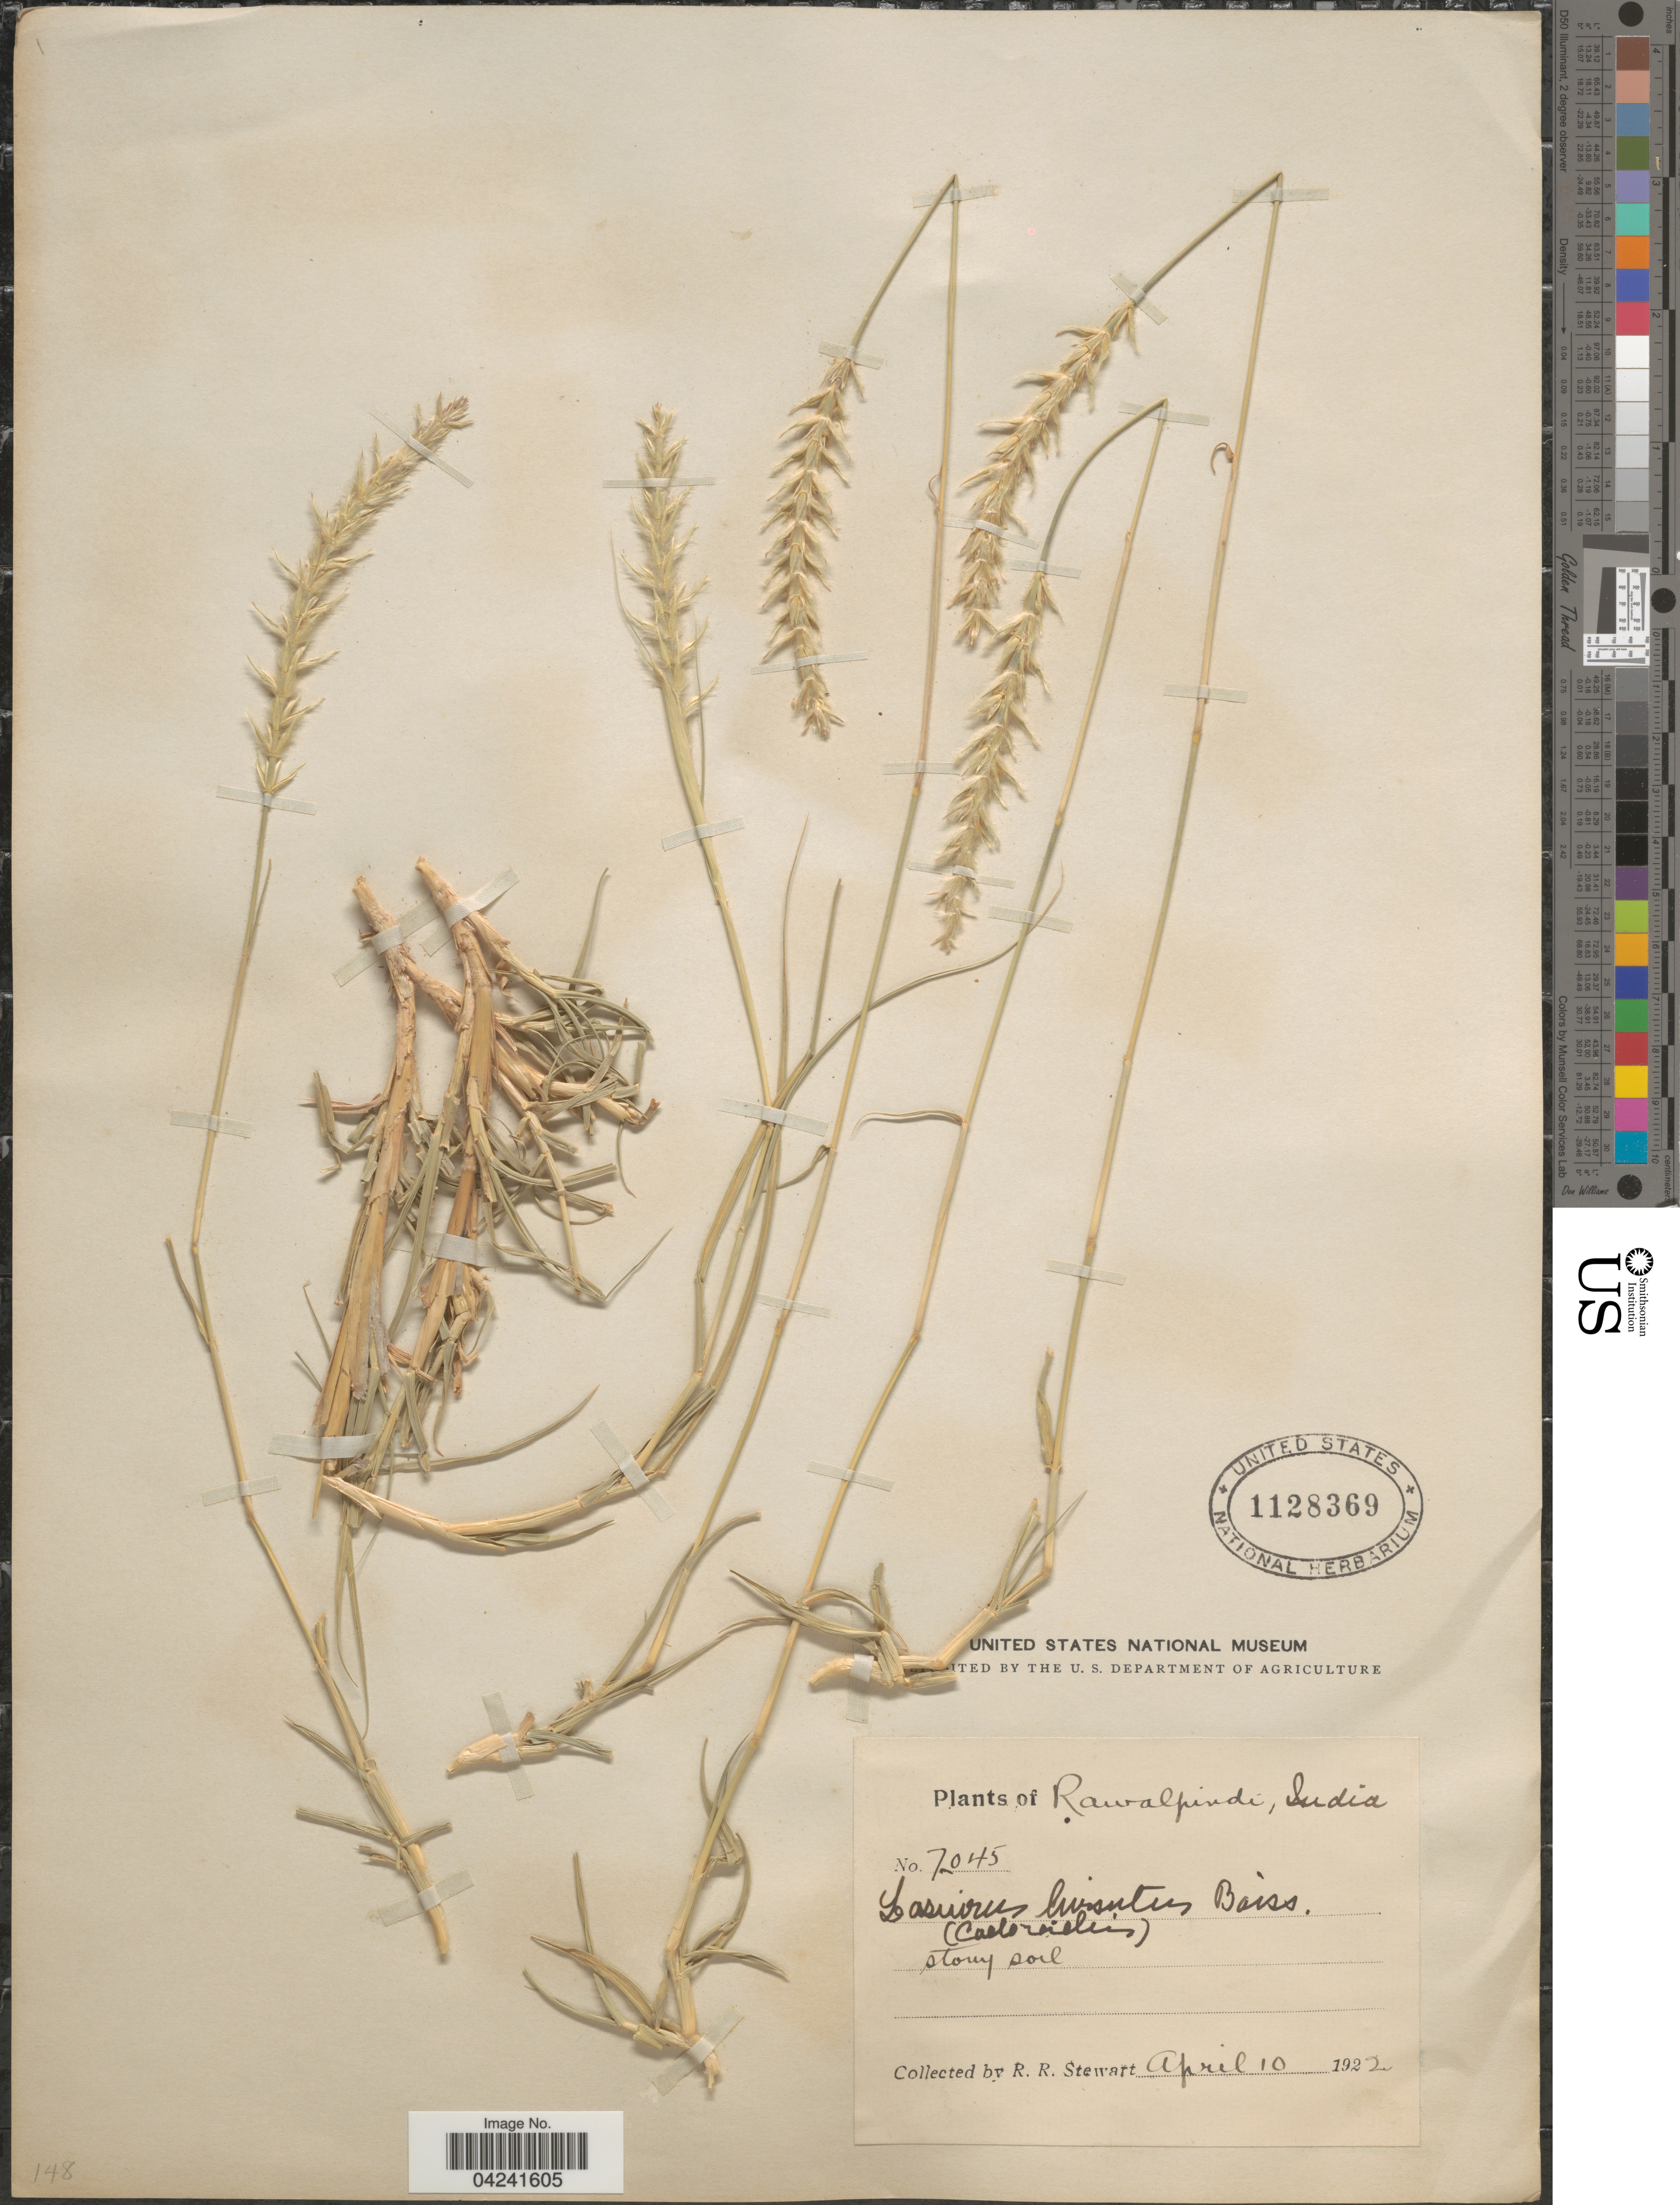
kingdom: Plantae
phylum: Tracheophyta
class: Liliopsida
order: Poales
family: Poaceae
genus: Lasiurus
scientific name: Lasiurus scindicus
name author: Henr.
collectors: R. Stewart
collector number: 7045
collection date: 1922-04-10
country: Pakistan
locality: Rawalpindi.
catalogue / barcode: US 1128369